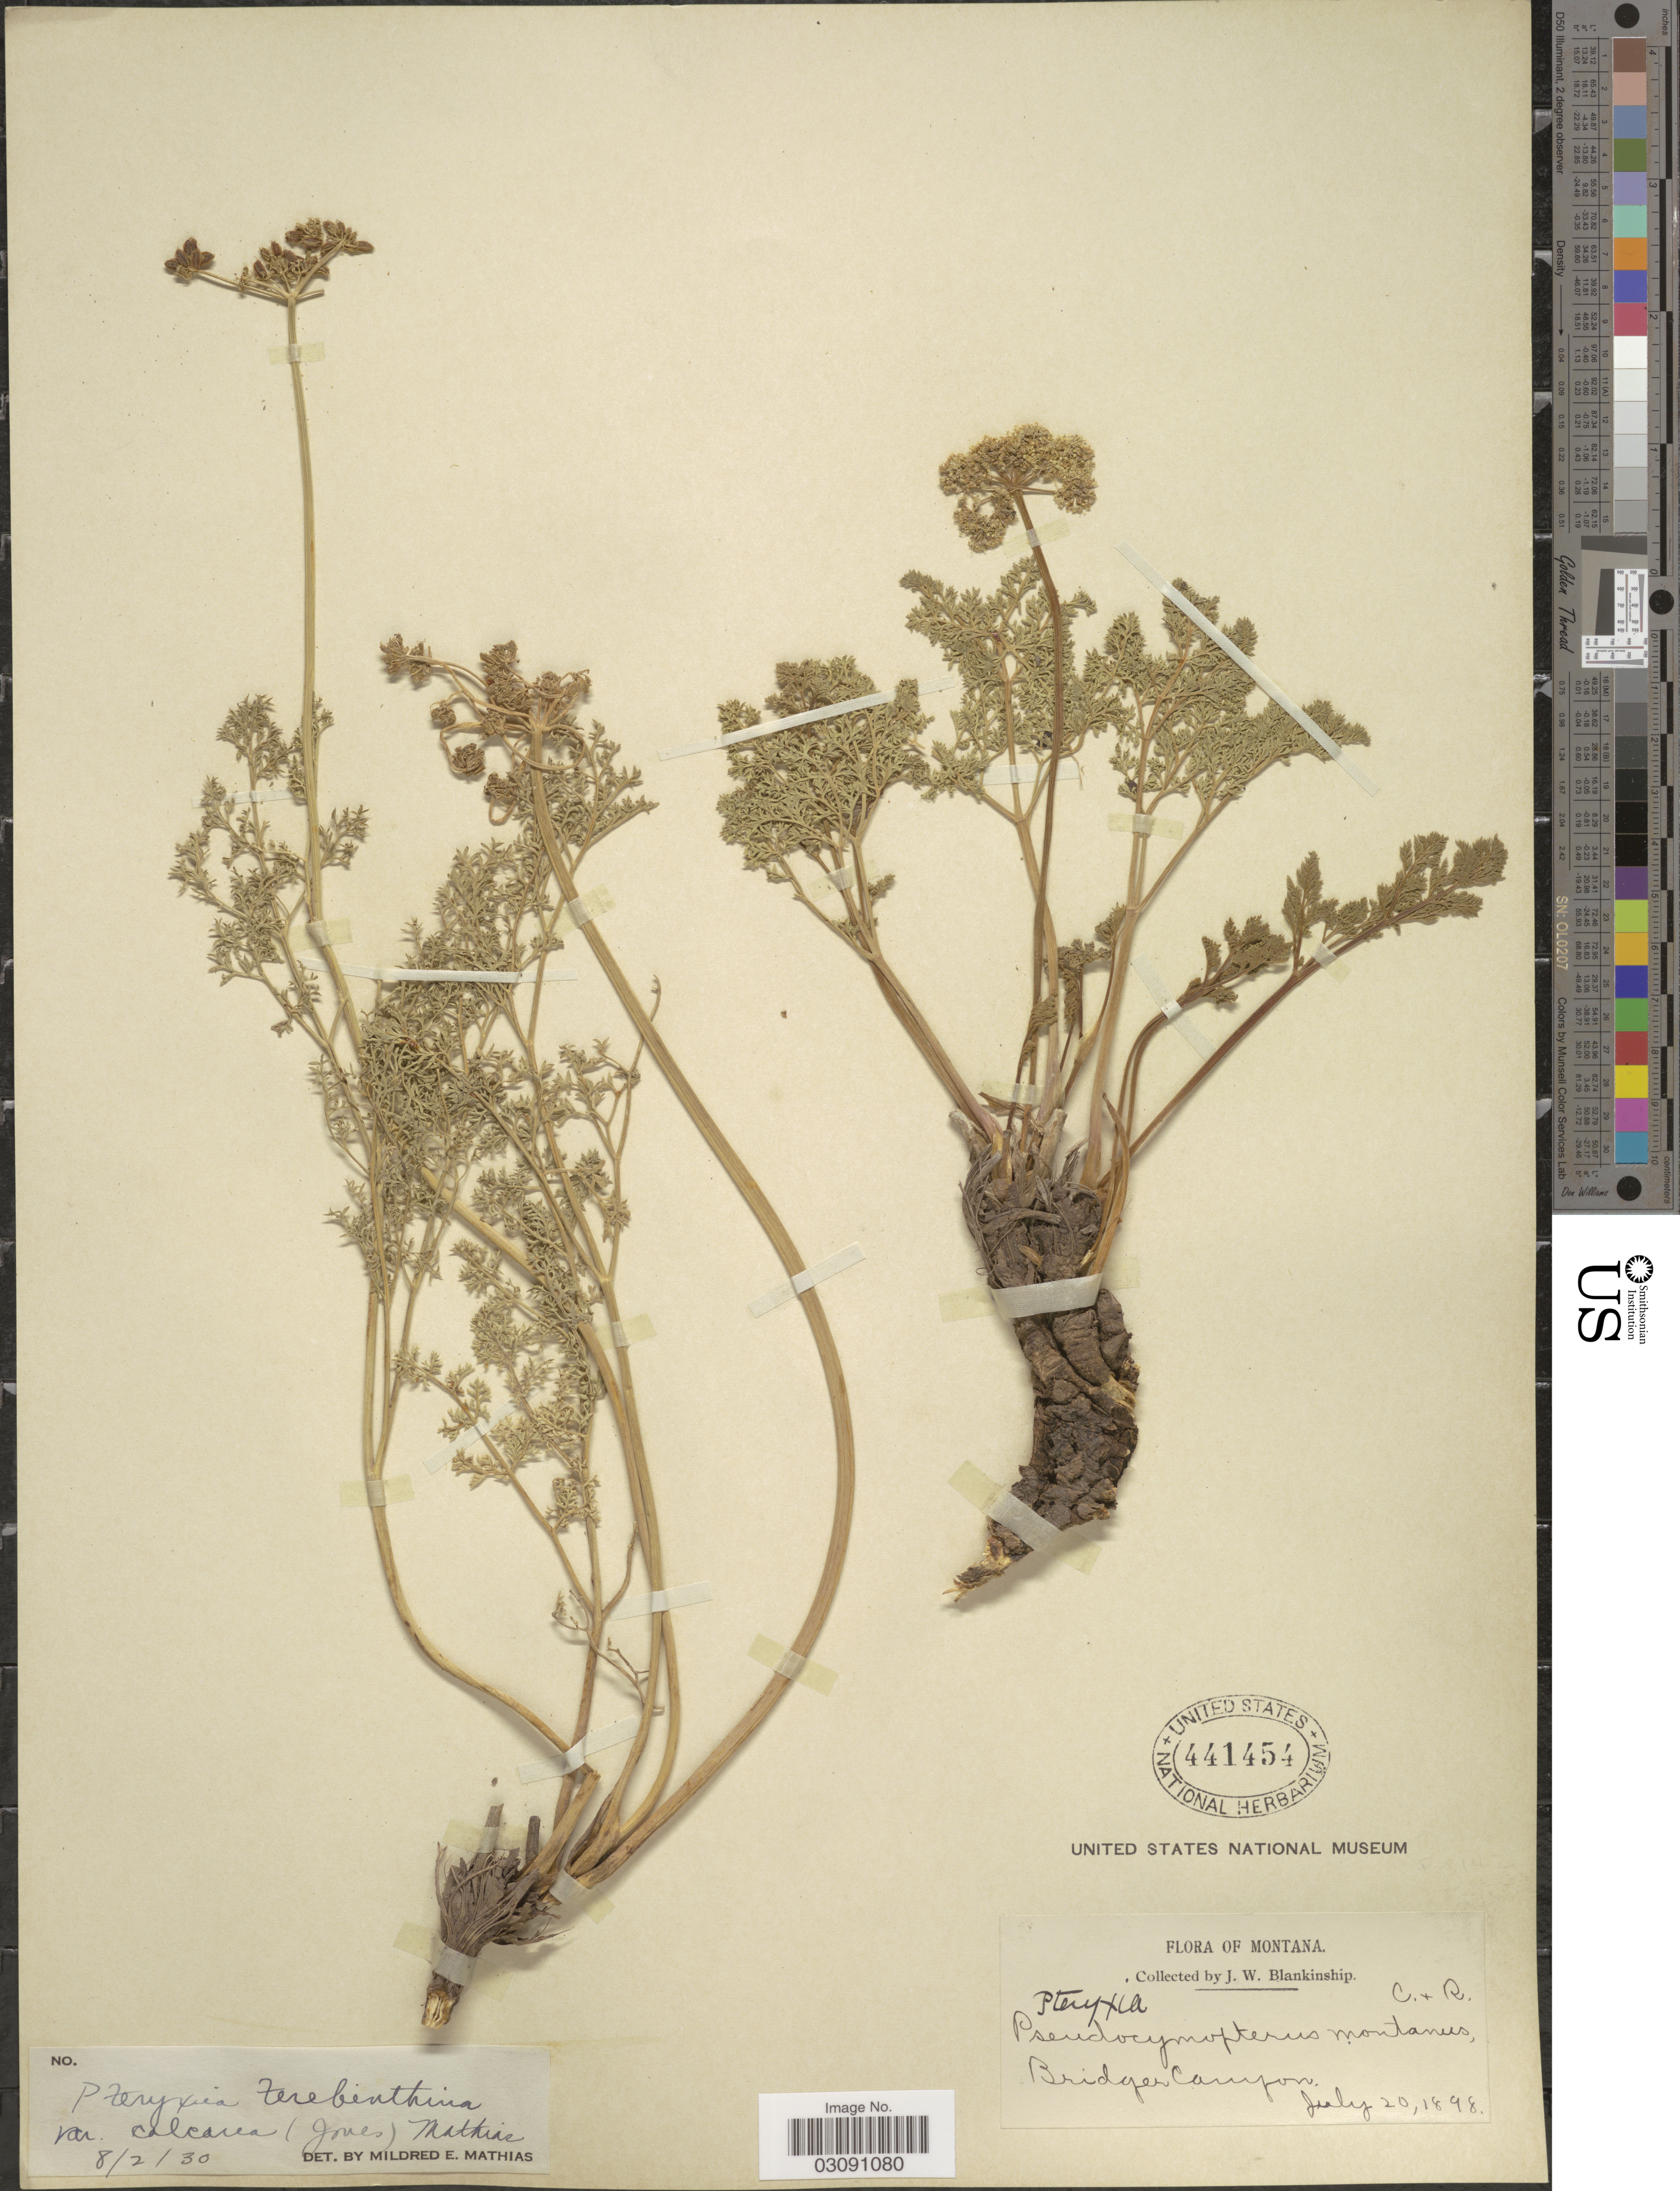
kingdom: Plantae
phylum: Tracheophyta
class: Magnoliopsida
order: Apiales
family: Apiaceae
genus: Pteryxia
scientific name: Pteryxia terebinthina var. calcarea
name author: (M.E. Jones) Mathias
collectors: J. W. Blankinship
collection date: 1898-07-20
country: United States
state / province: Montana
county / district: Gallatin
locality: Bridger Canyon.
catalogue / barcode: US 441454